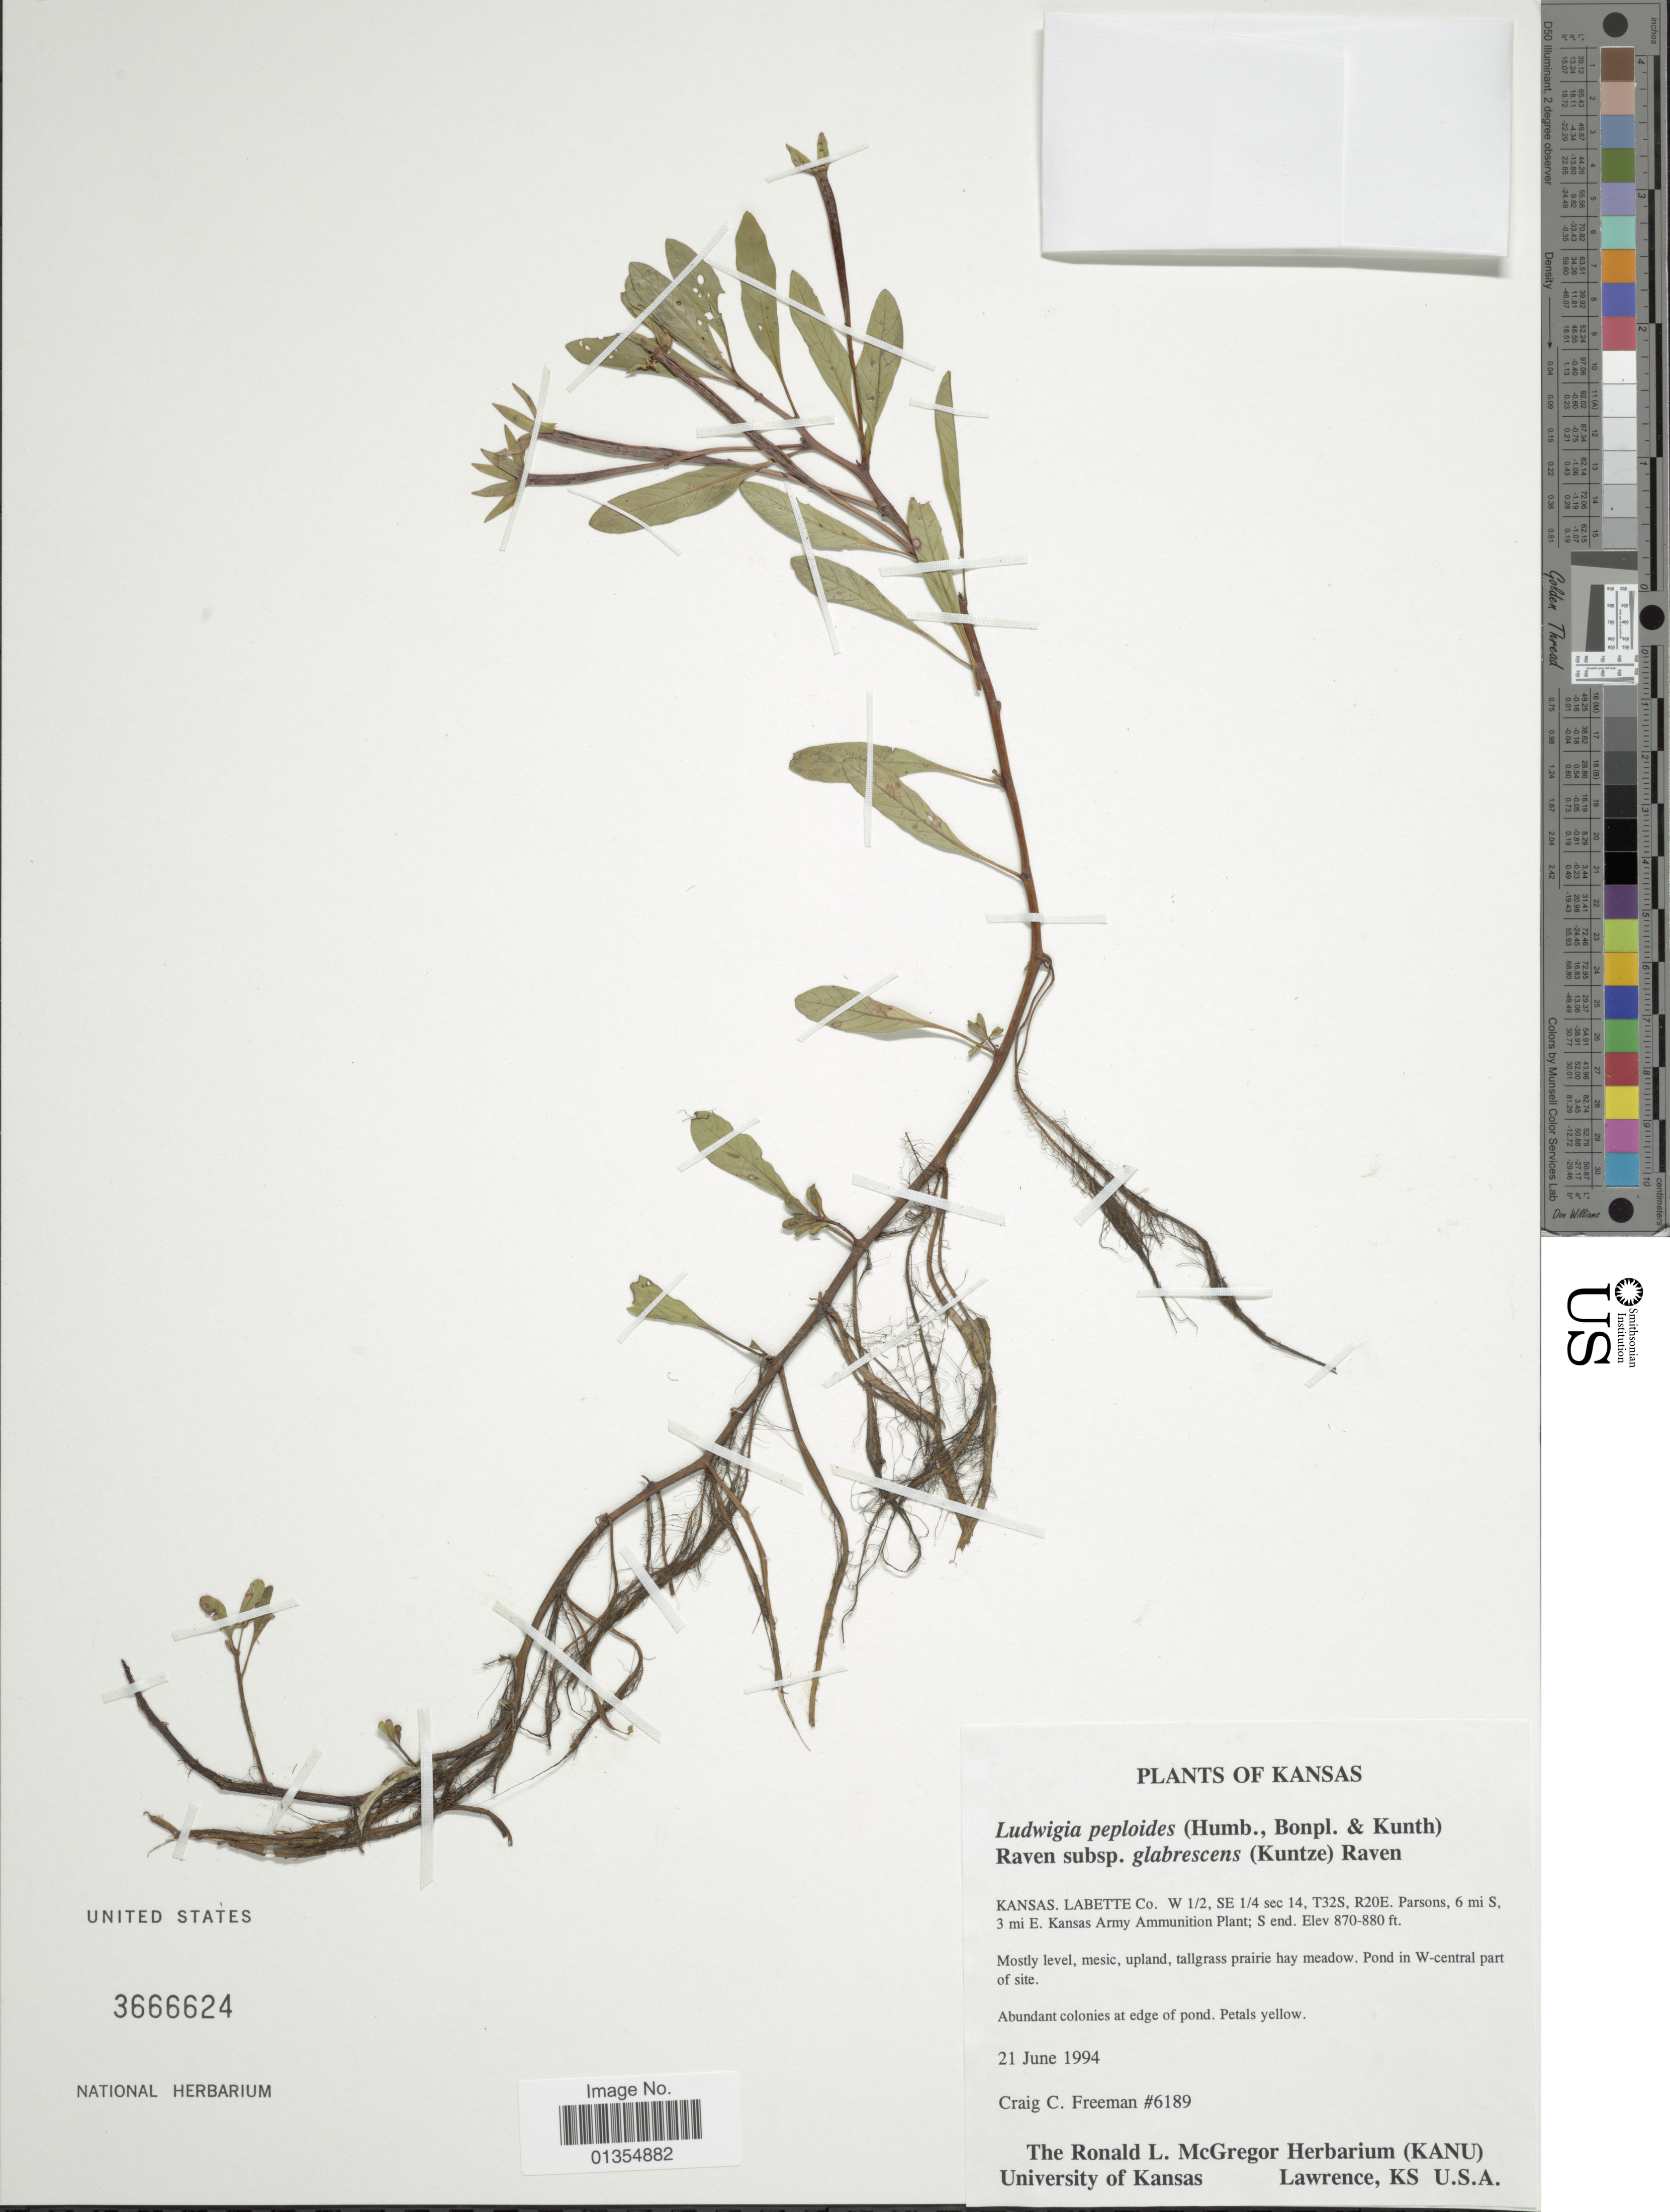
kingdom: Plantae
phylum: Tracheophyta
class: Magnoliopsida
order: Myrtales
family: Onagraceae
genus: Ludwigia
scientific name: Ludwigia peploides subsp. glabrescens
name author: (Kuntze) P.H. Raven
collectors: C. C. Freeman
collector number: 6189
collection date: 1994-06-21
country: United States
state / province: Kansas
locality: Labette Co. W½, SE ¼ sec 14, T32S, R20E. Parsons, 6 mi S, 3 mi E. Kansas Army Ammunition Plants; S end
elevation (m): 265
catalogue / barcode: US 3666624